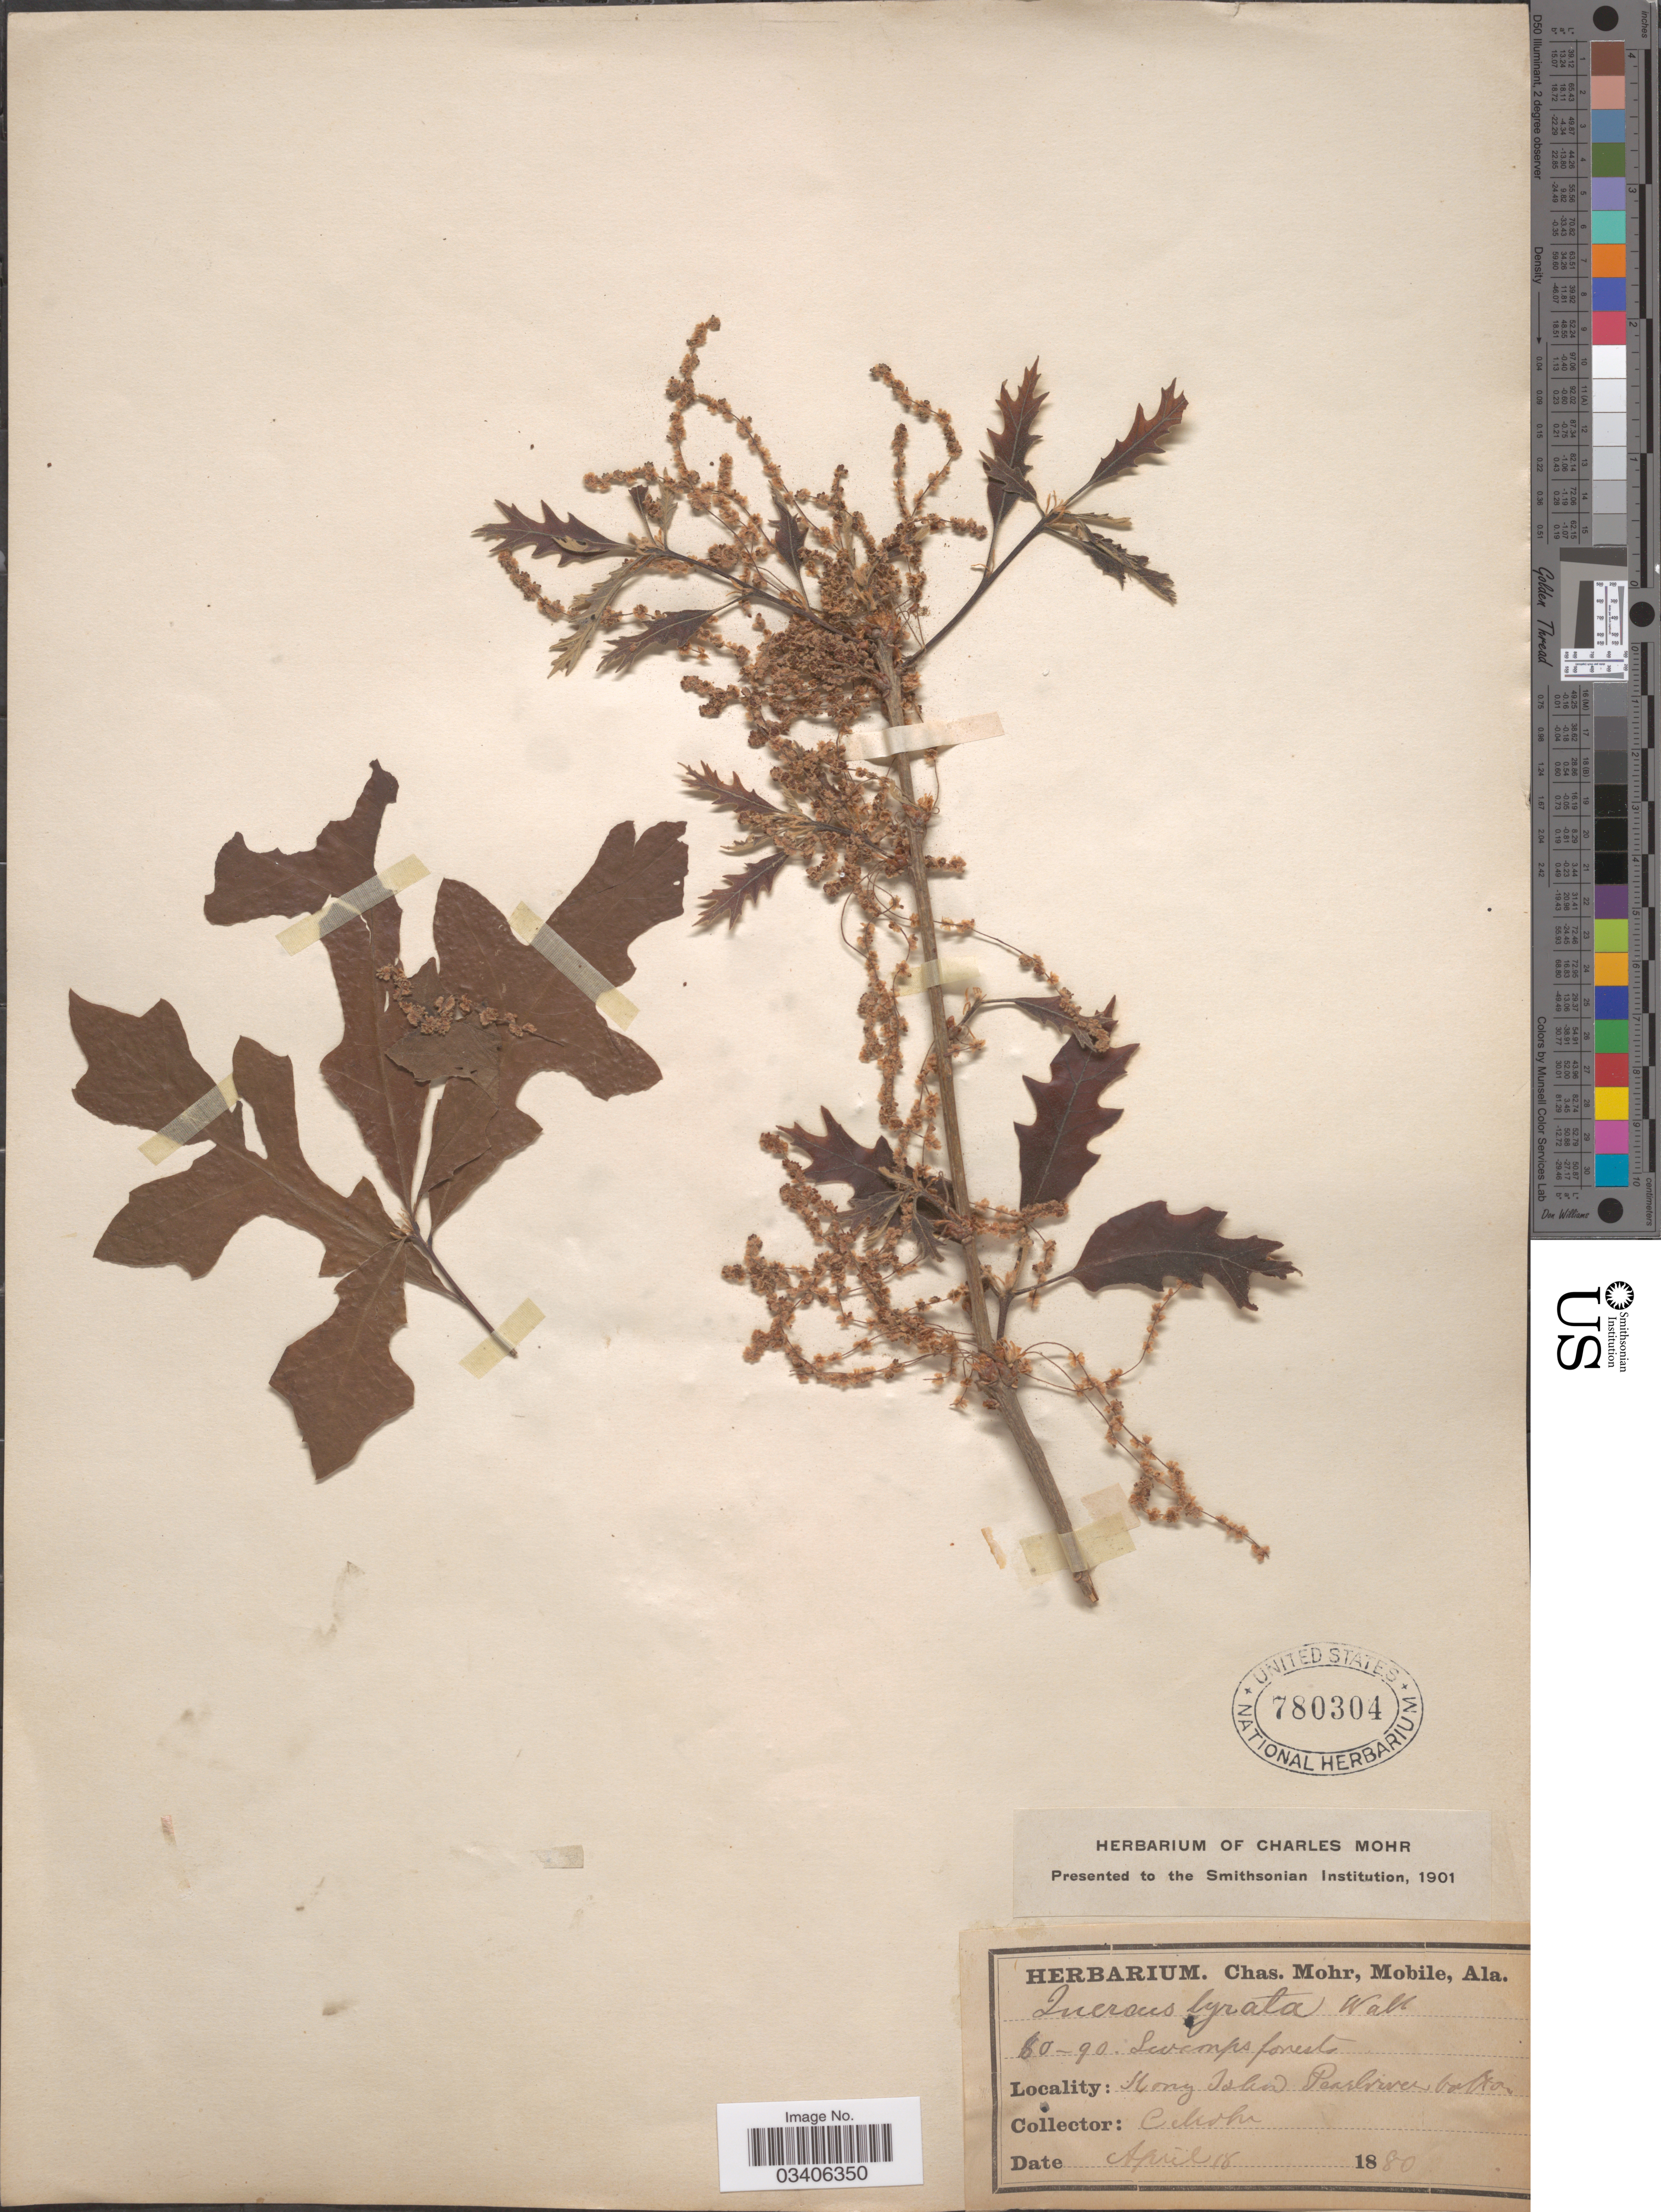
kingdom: Plantae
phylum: Tracheophyta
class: Magnoliopsida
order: Fagales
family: Fagaceae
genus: Quercus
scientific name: Quercus lyrata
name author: Walter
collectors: Mohr, C. T. (herbarium)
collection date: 1880-04-18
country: United States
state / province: Alabama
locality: Kong Island Pearlriver bottom.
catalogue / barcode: US 780304